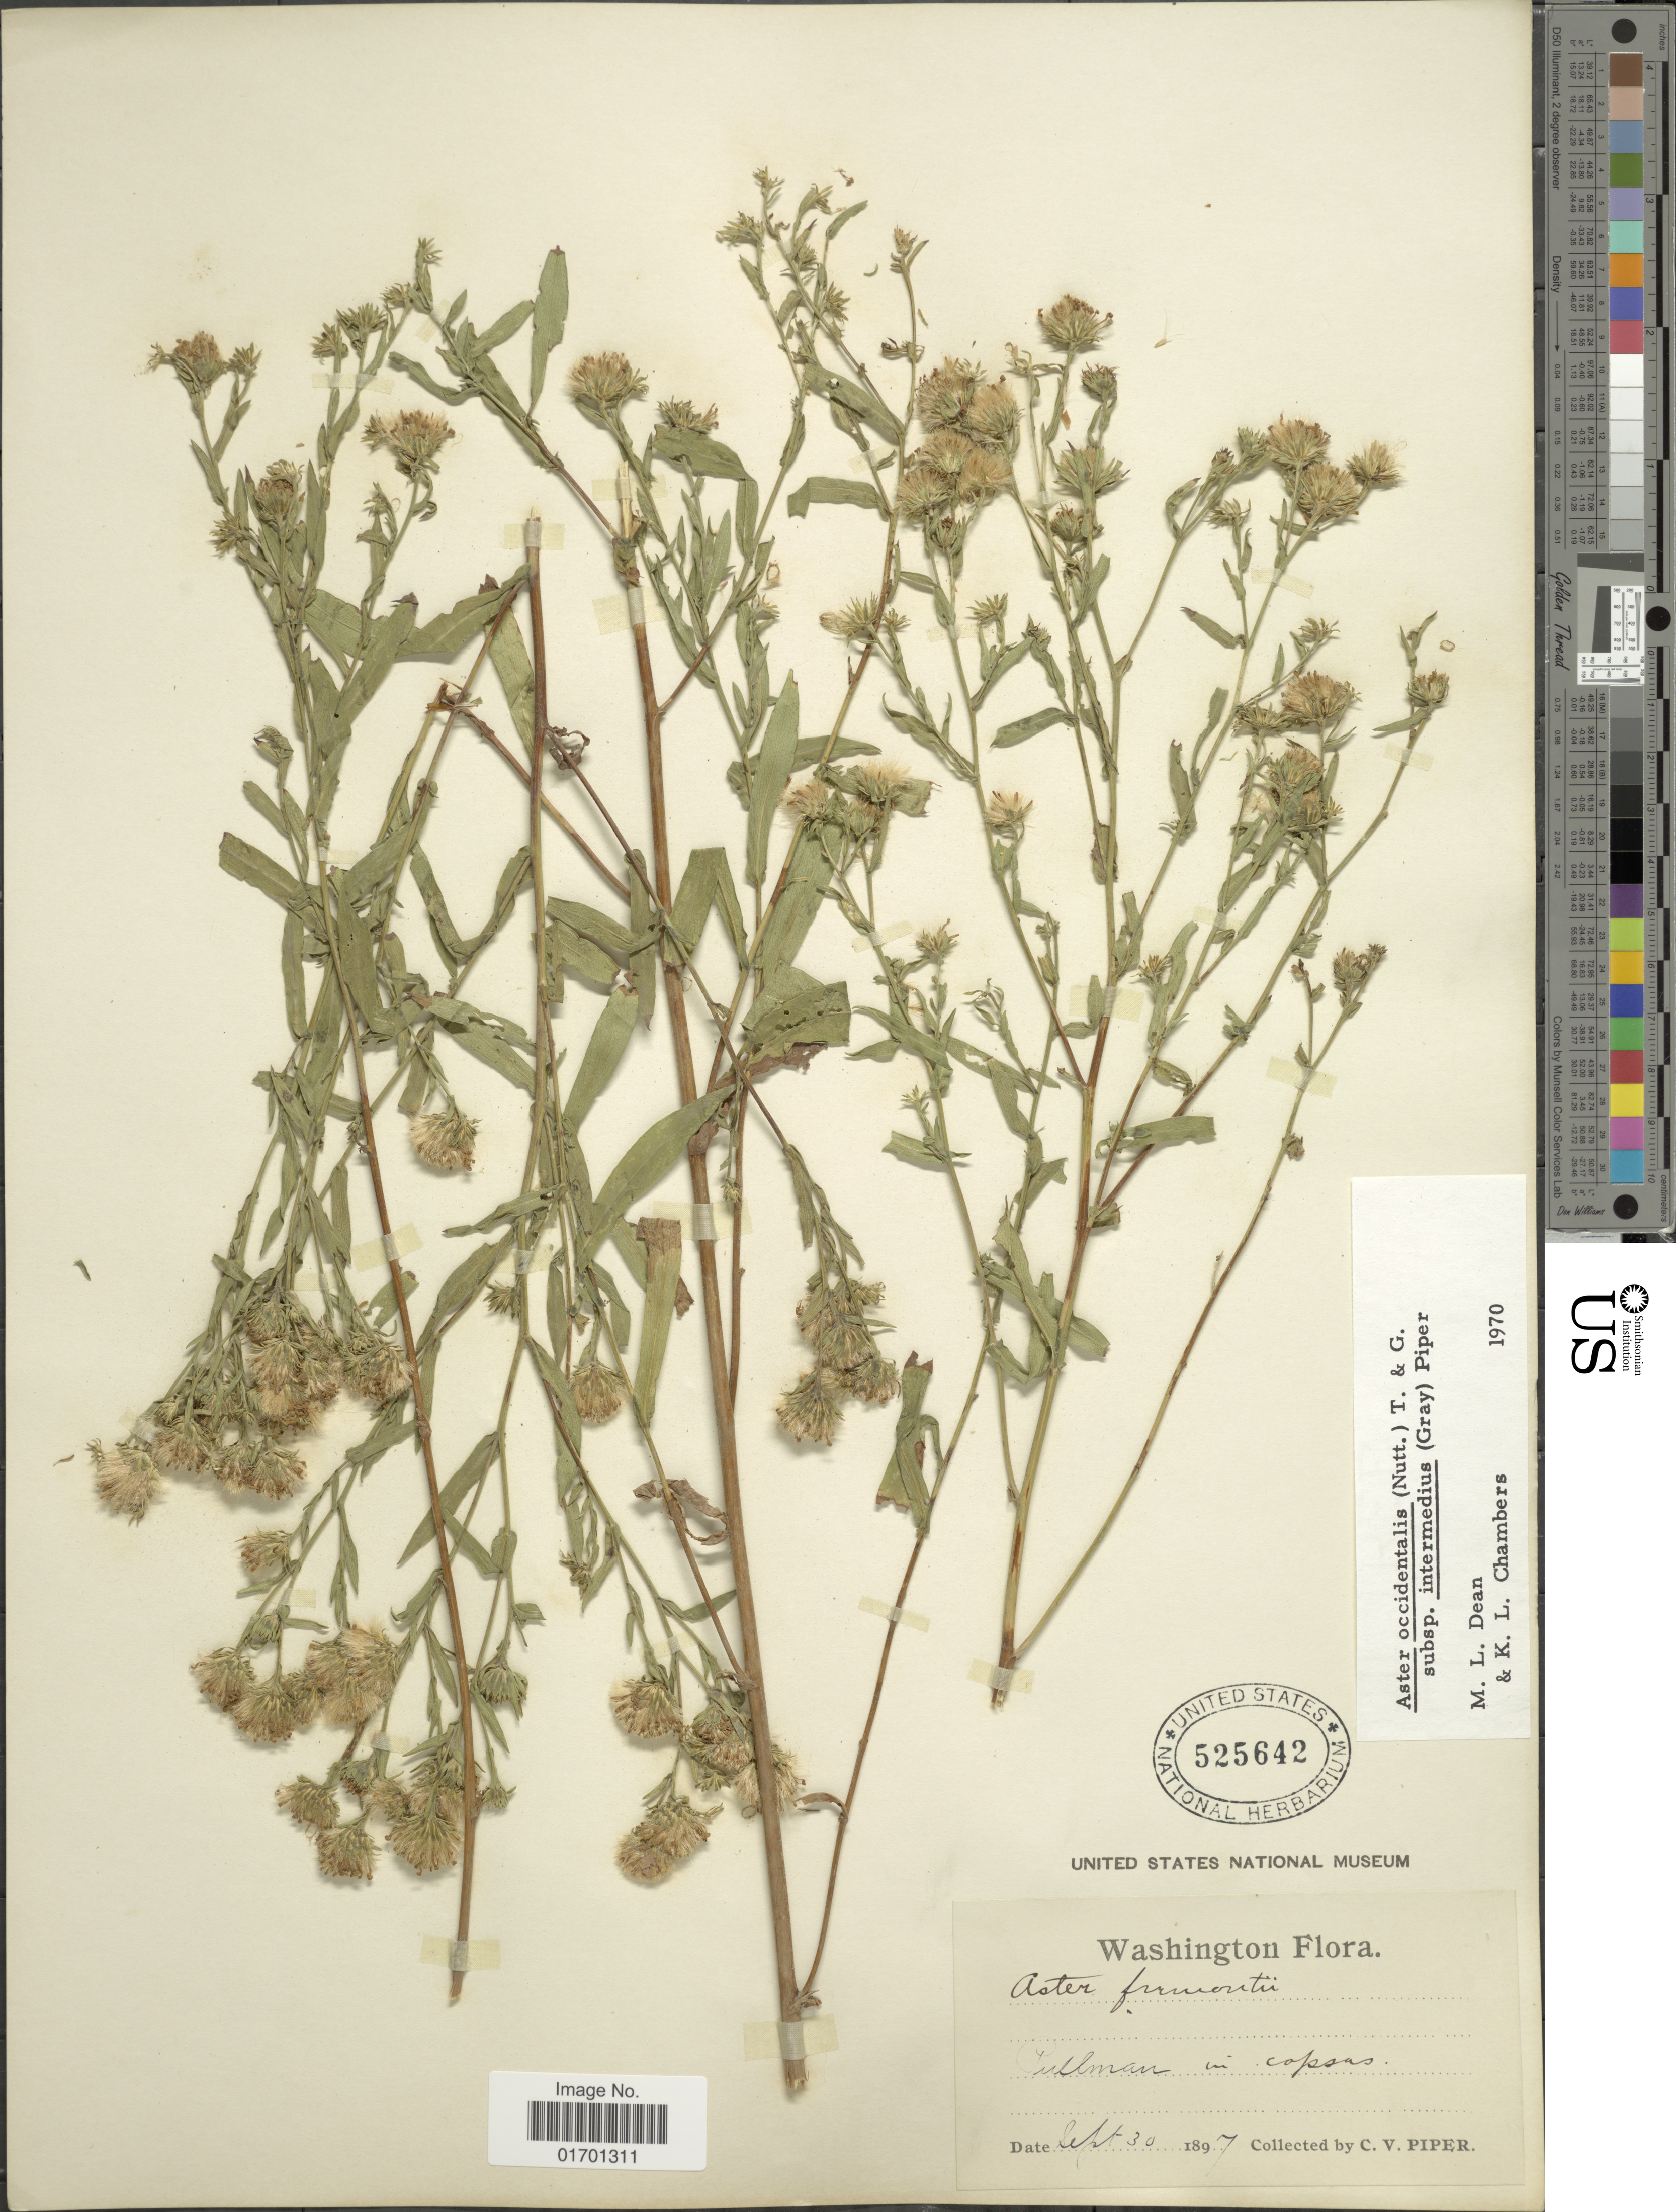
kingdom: Plantae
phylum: Tracheophyta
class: Magnoliopsida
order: Asterales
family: Asteraceae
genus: Symphyotrichum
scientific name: Symphyotrichum spathulatum var. intermedium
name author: (A. Gray) G.L. Nesom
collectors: C. V. Piper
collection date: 1897-09-30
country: United States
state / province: Washington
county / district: Whitman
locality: Pullman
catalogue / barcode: US 525642